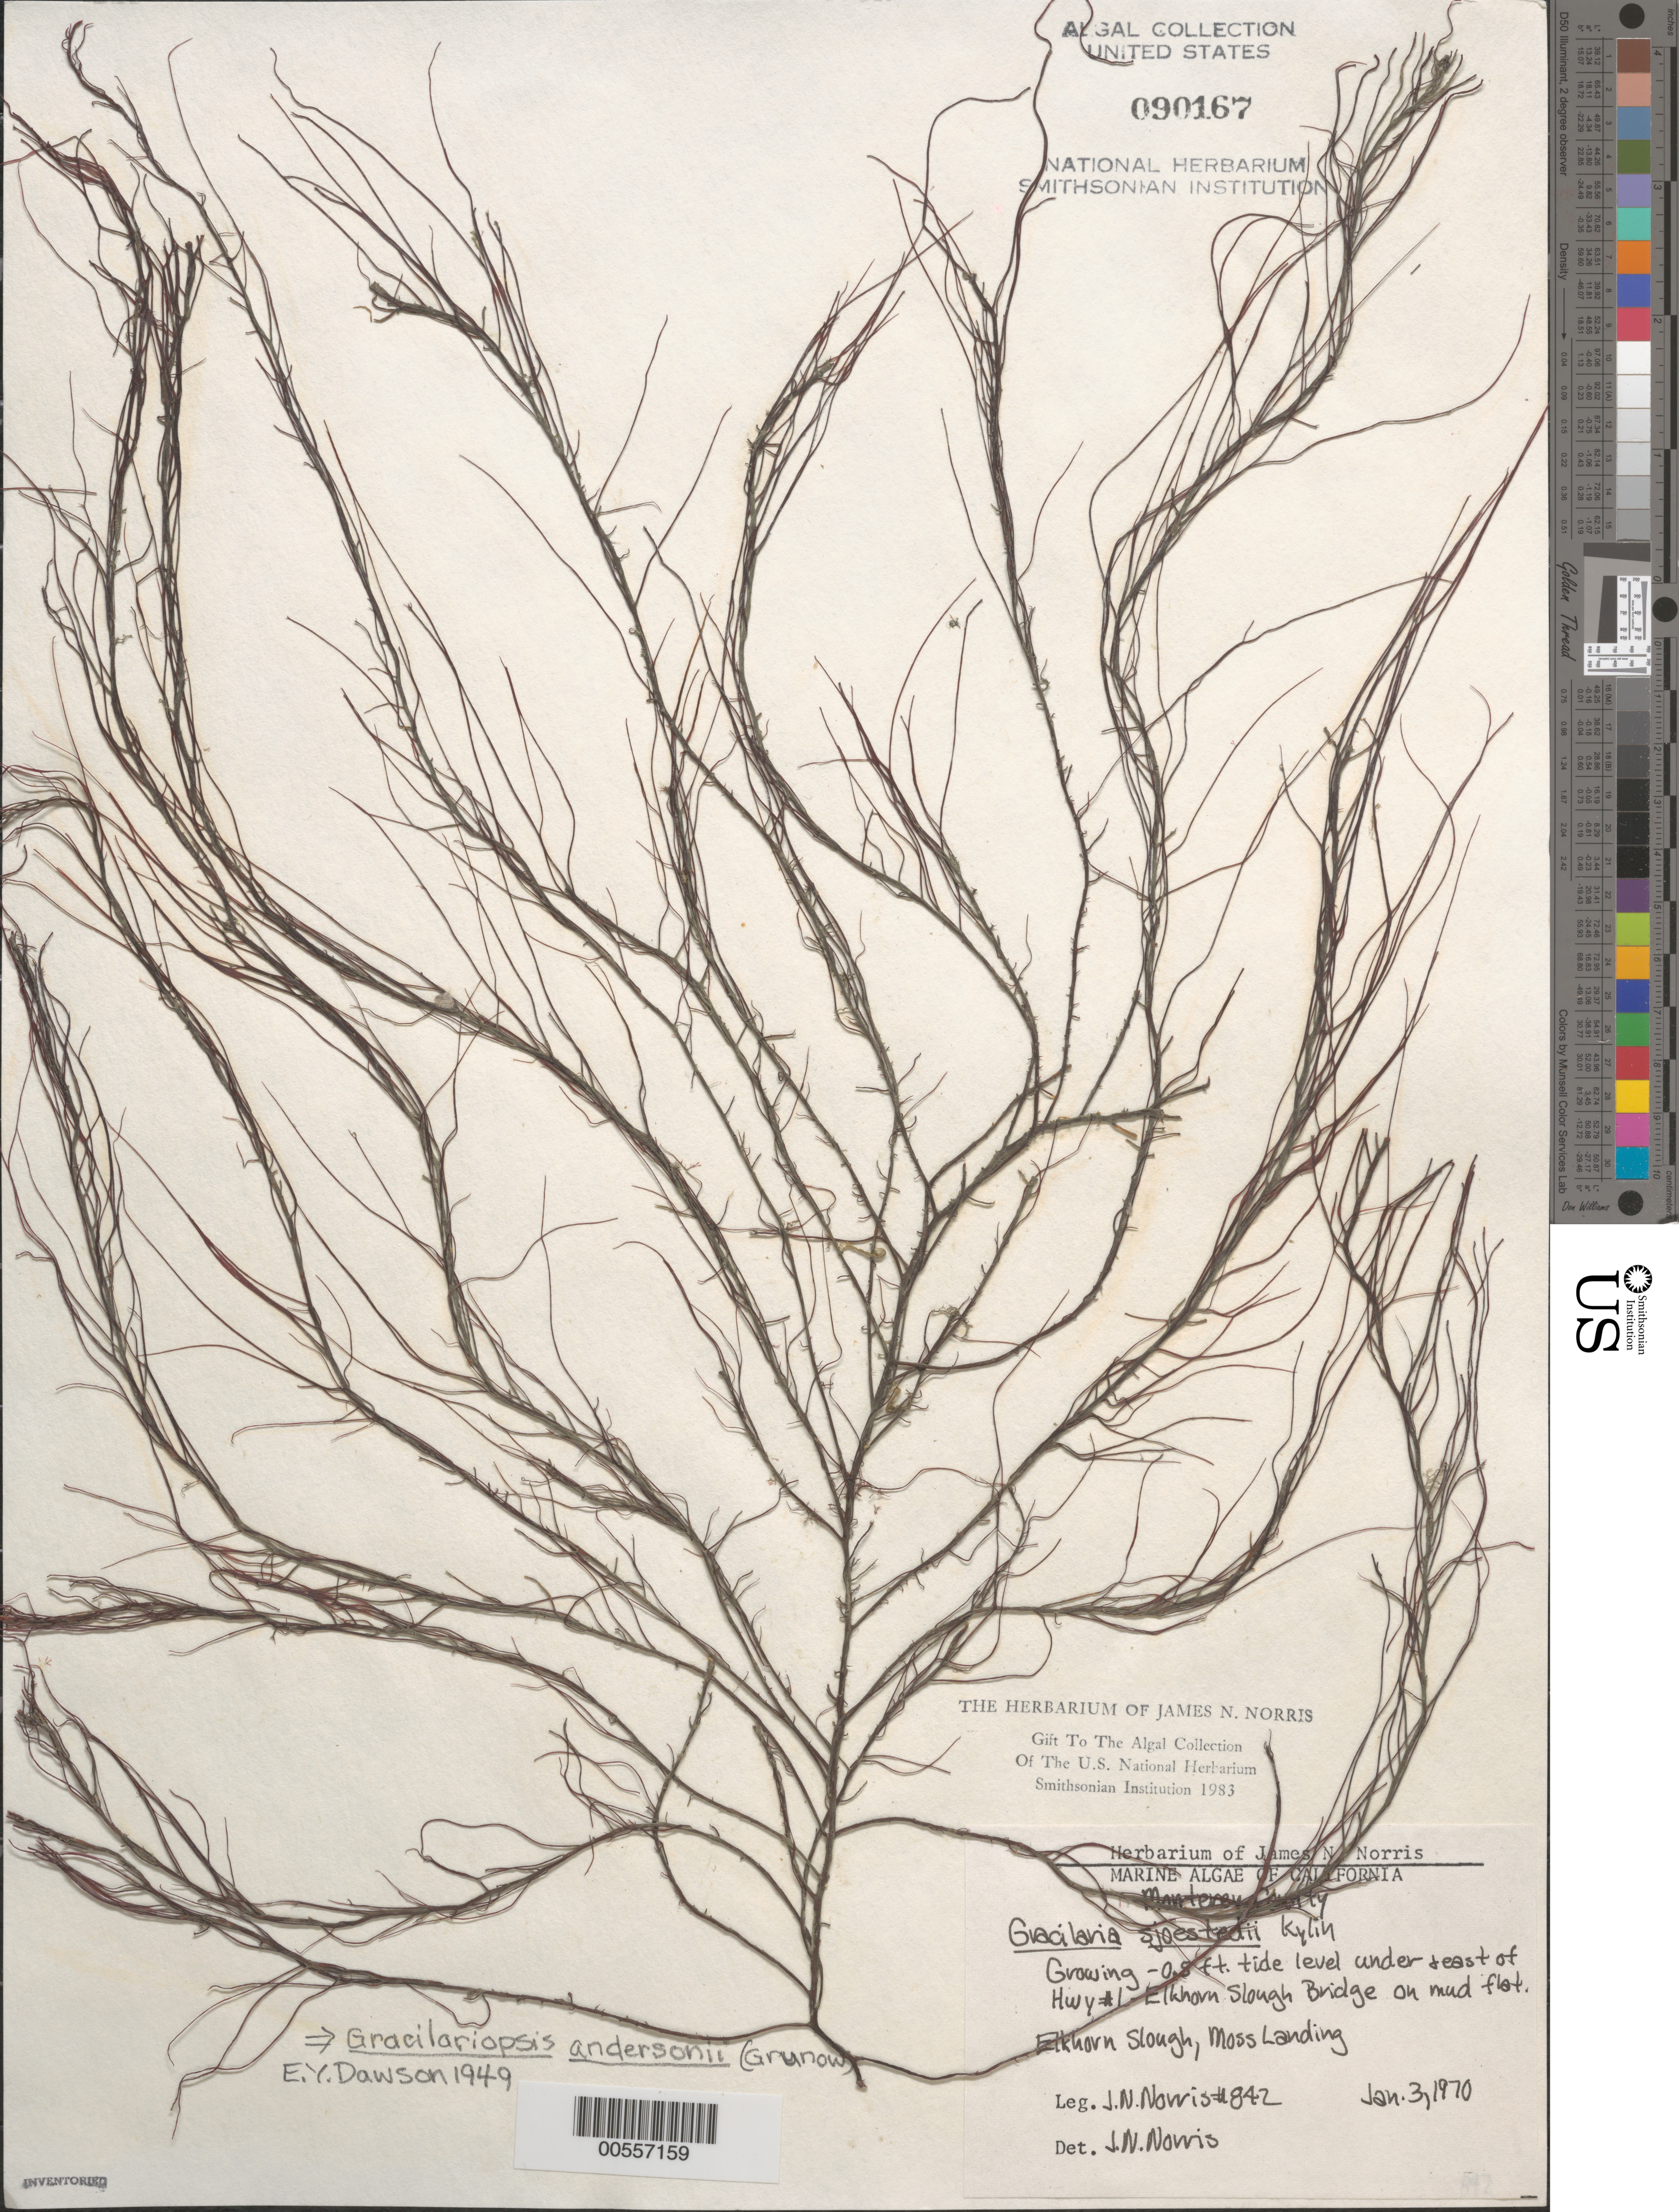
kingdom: Plantae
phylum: Rhodophyta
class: Florideophyceae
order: Gracilariales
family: Gracilariaceae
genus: Gracilariopsis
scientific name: Gracilariopsis andersonii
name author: (Grunow) E.Y. Dawson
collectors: J. N. Norris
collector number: JN-842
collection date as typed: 03 Jan 1970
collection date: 1970-01-03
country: United States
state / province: California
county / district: Monterey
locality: Elkhorn Slough Bridge, Elkhorn Slough, Moss Landing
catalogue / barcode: US 90167